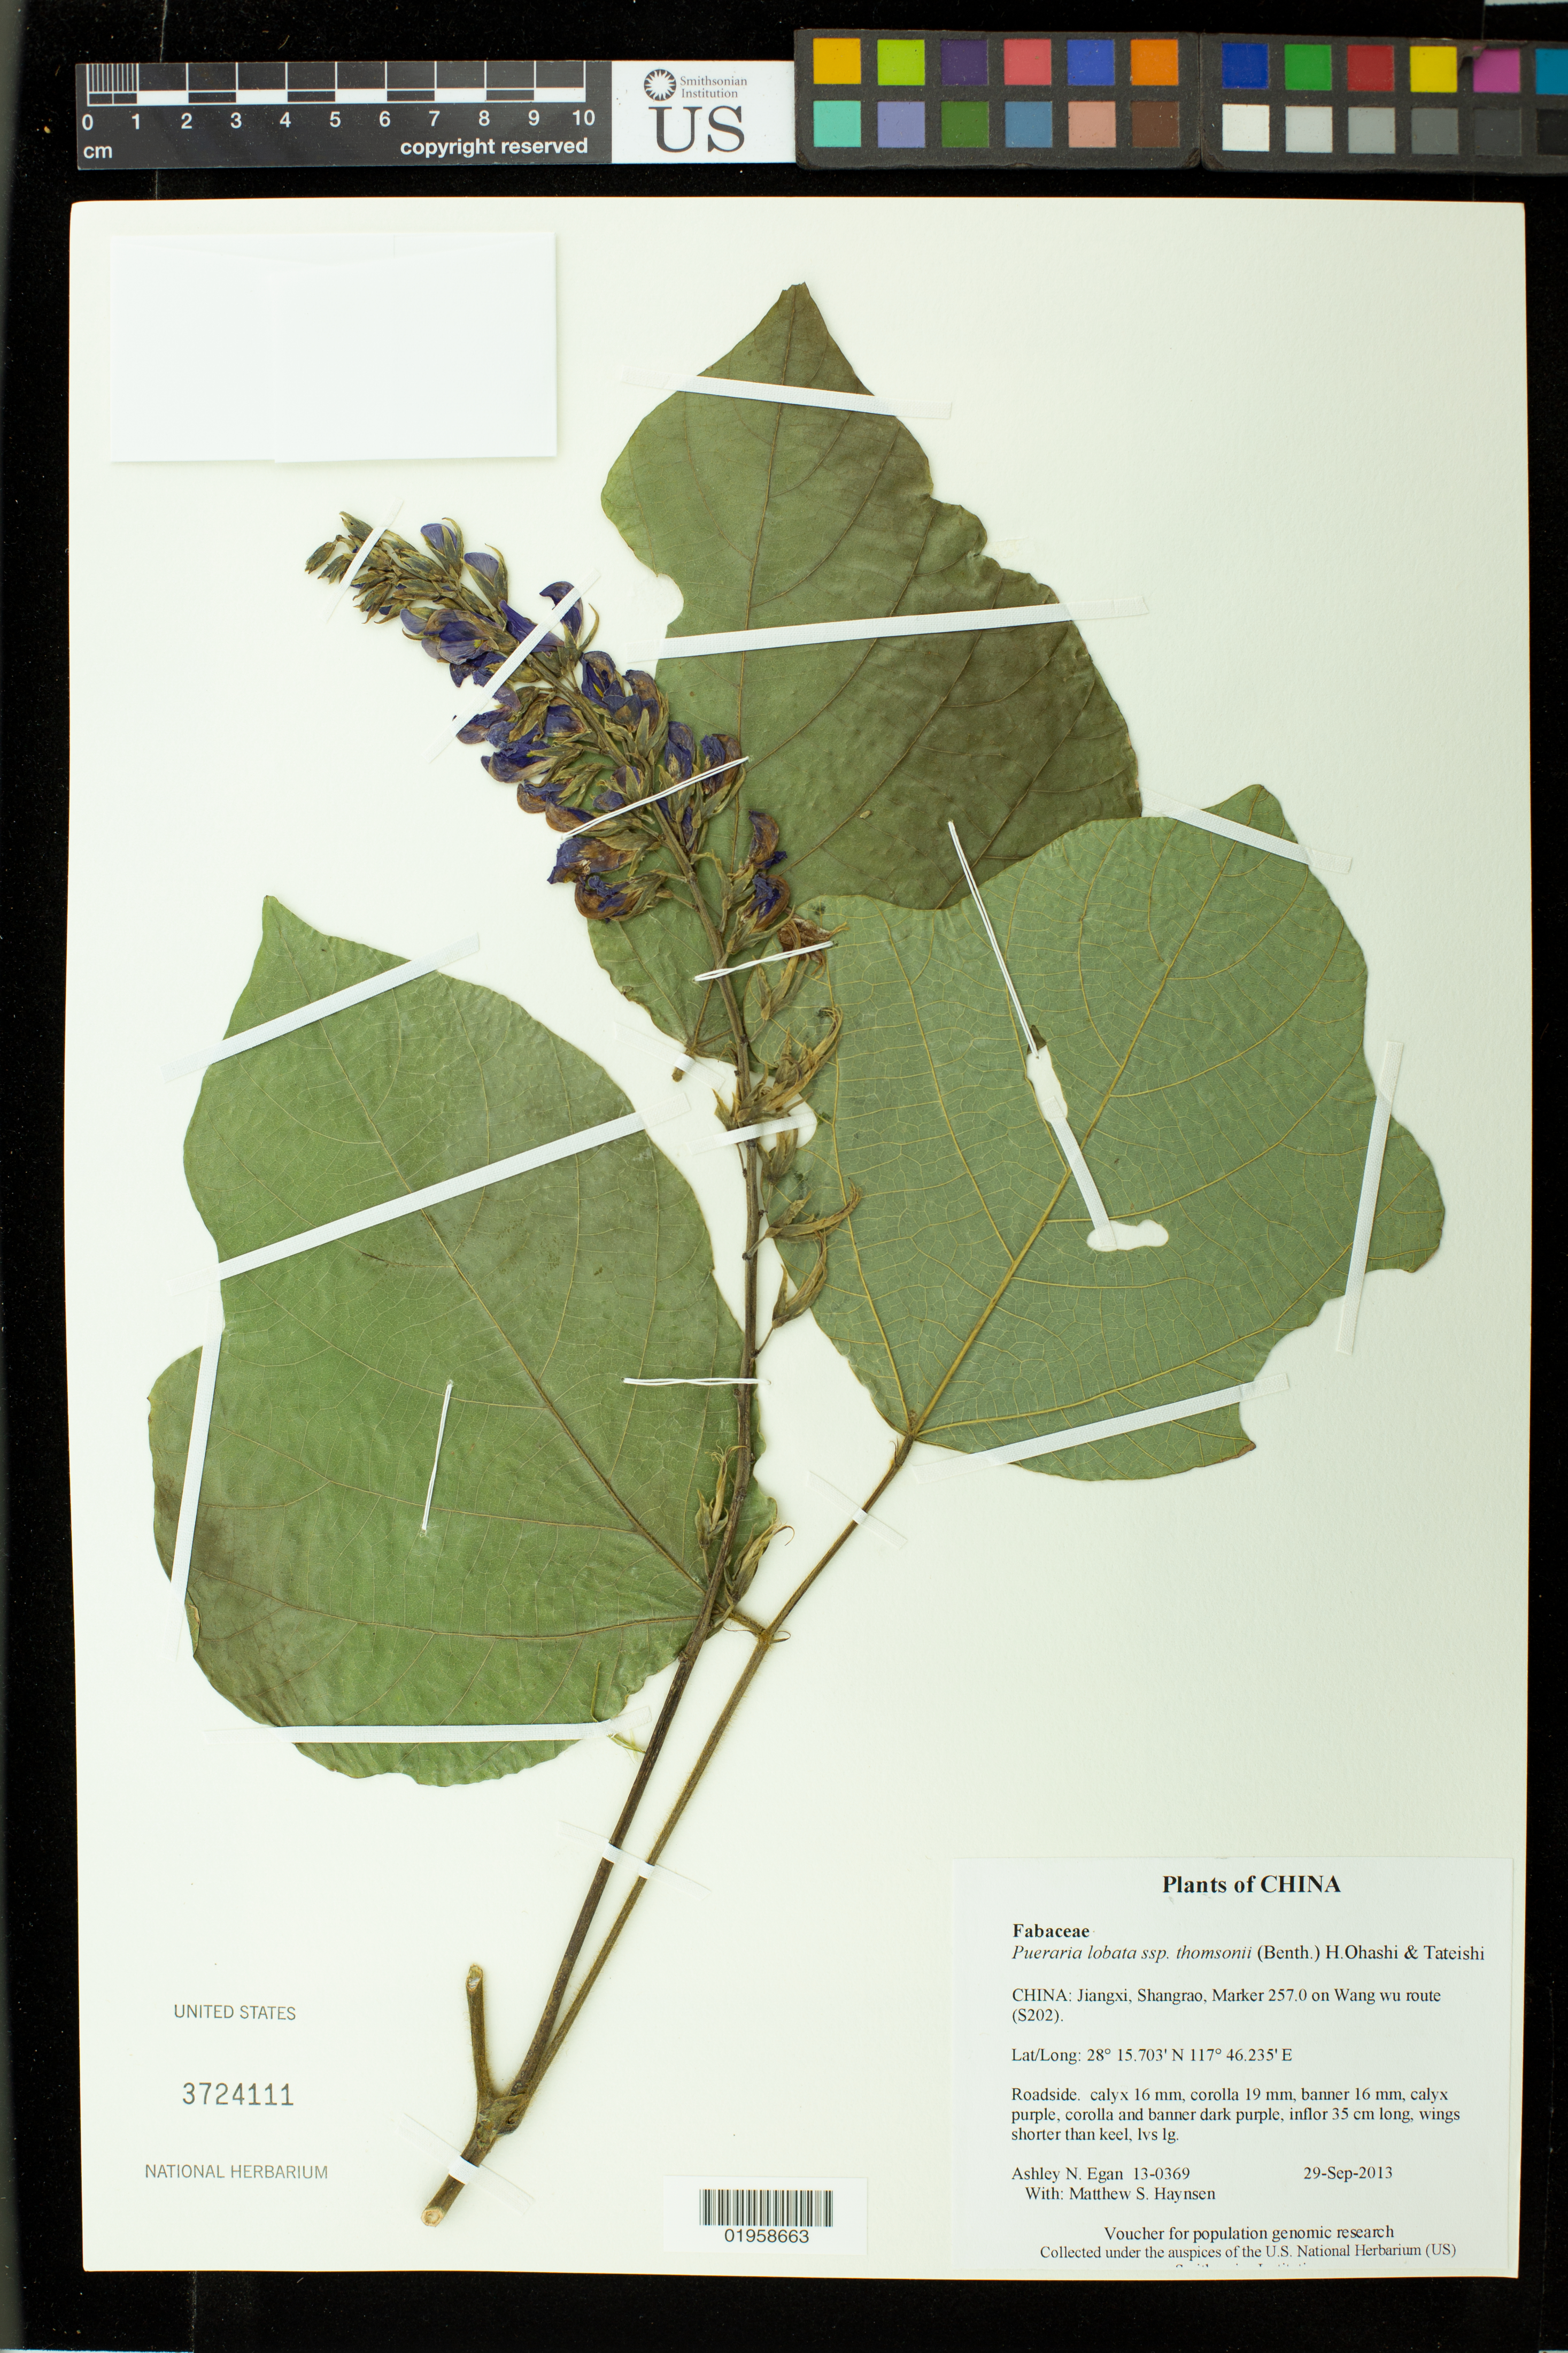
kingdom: Plantae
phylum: Tracheophyta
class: Magnoliopsida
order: Fabales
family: Fabaceae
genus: Pueraria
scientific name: Pueraria lobata subsp. thomsonii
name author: (Benth.) H. Ohashi & Tateishi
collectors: A. N. Egan & M. Hansen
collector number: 13-0369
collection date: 2013-09-29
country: China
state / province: Jiangxi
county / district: Shangrao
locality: Marker 257.0 on Wang wu route (S202)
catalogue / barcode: US 3724111